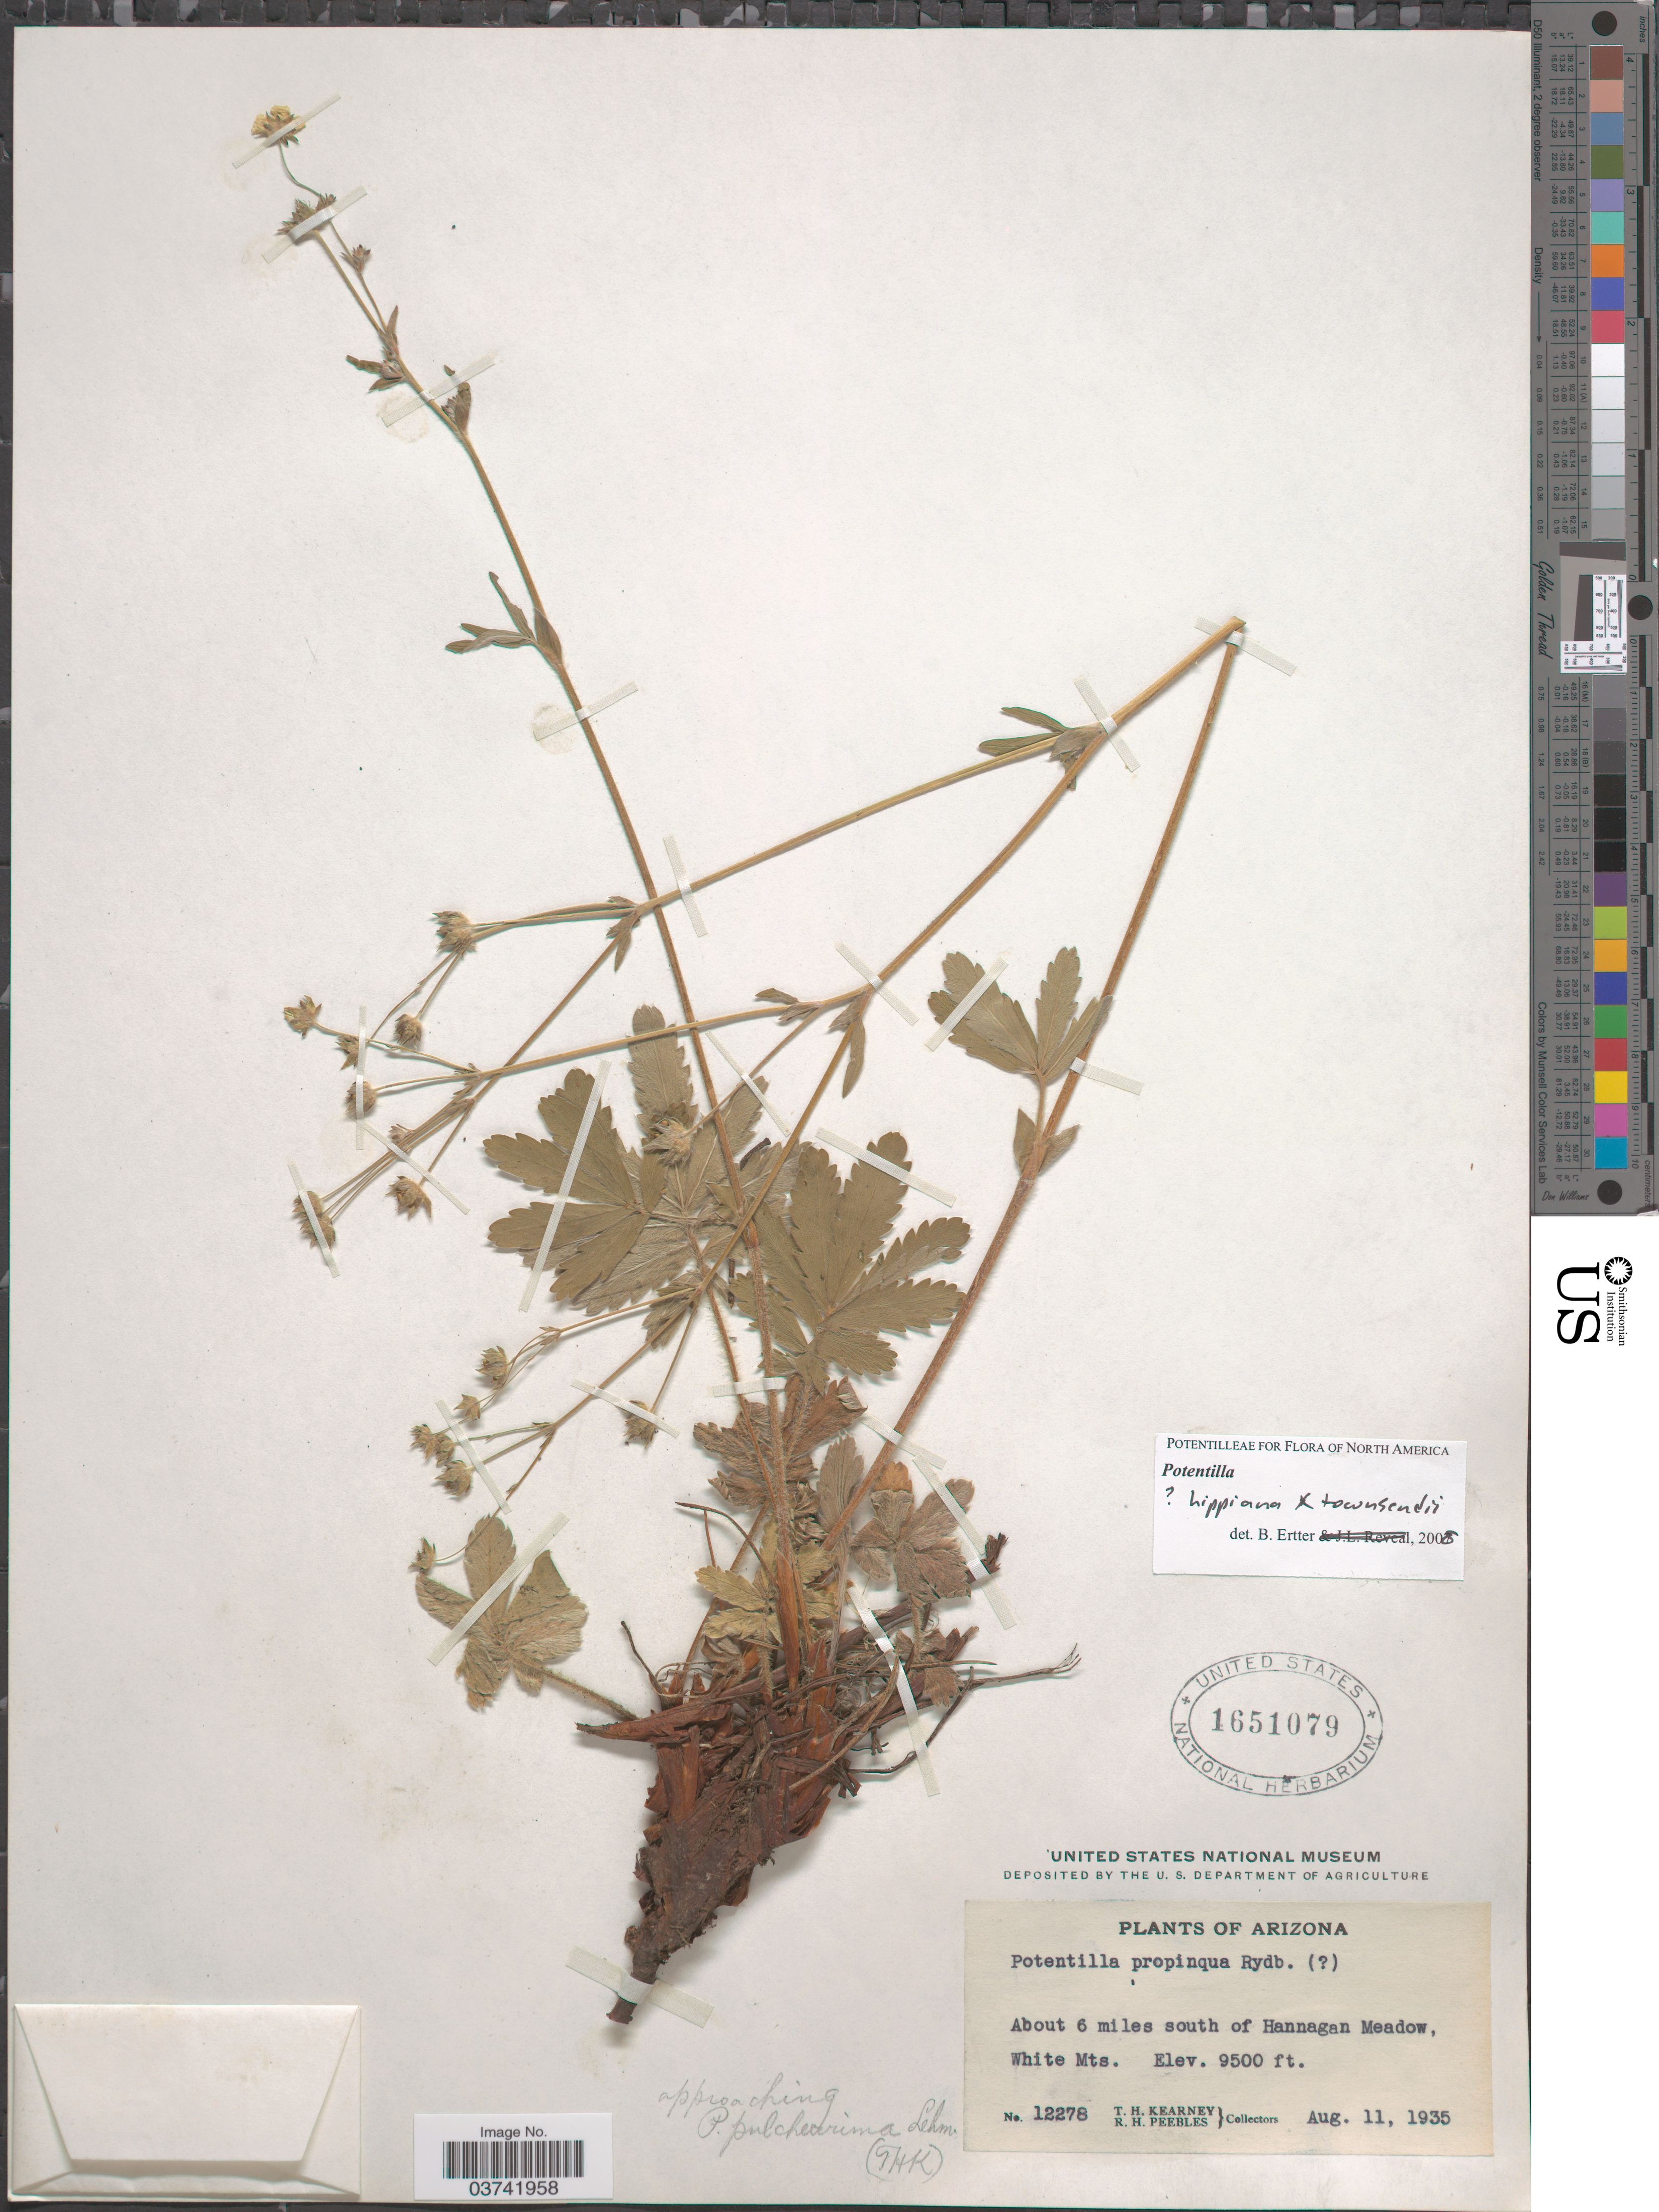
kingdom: Plantae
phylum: Tracheophyta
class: Magnoliopsida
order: Rosales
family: Rosaceae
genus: Potentilla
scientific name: Potentilla hippiana x P. townsendii Rydb.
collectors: T. H. Kearney & R. H. Peebles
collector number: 12278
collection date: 1935-08-11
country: United States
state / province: Arizona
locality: About 6 miles south of Hannagan Meadow, White Mts.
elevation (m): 2896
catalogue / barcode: US 1651079